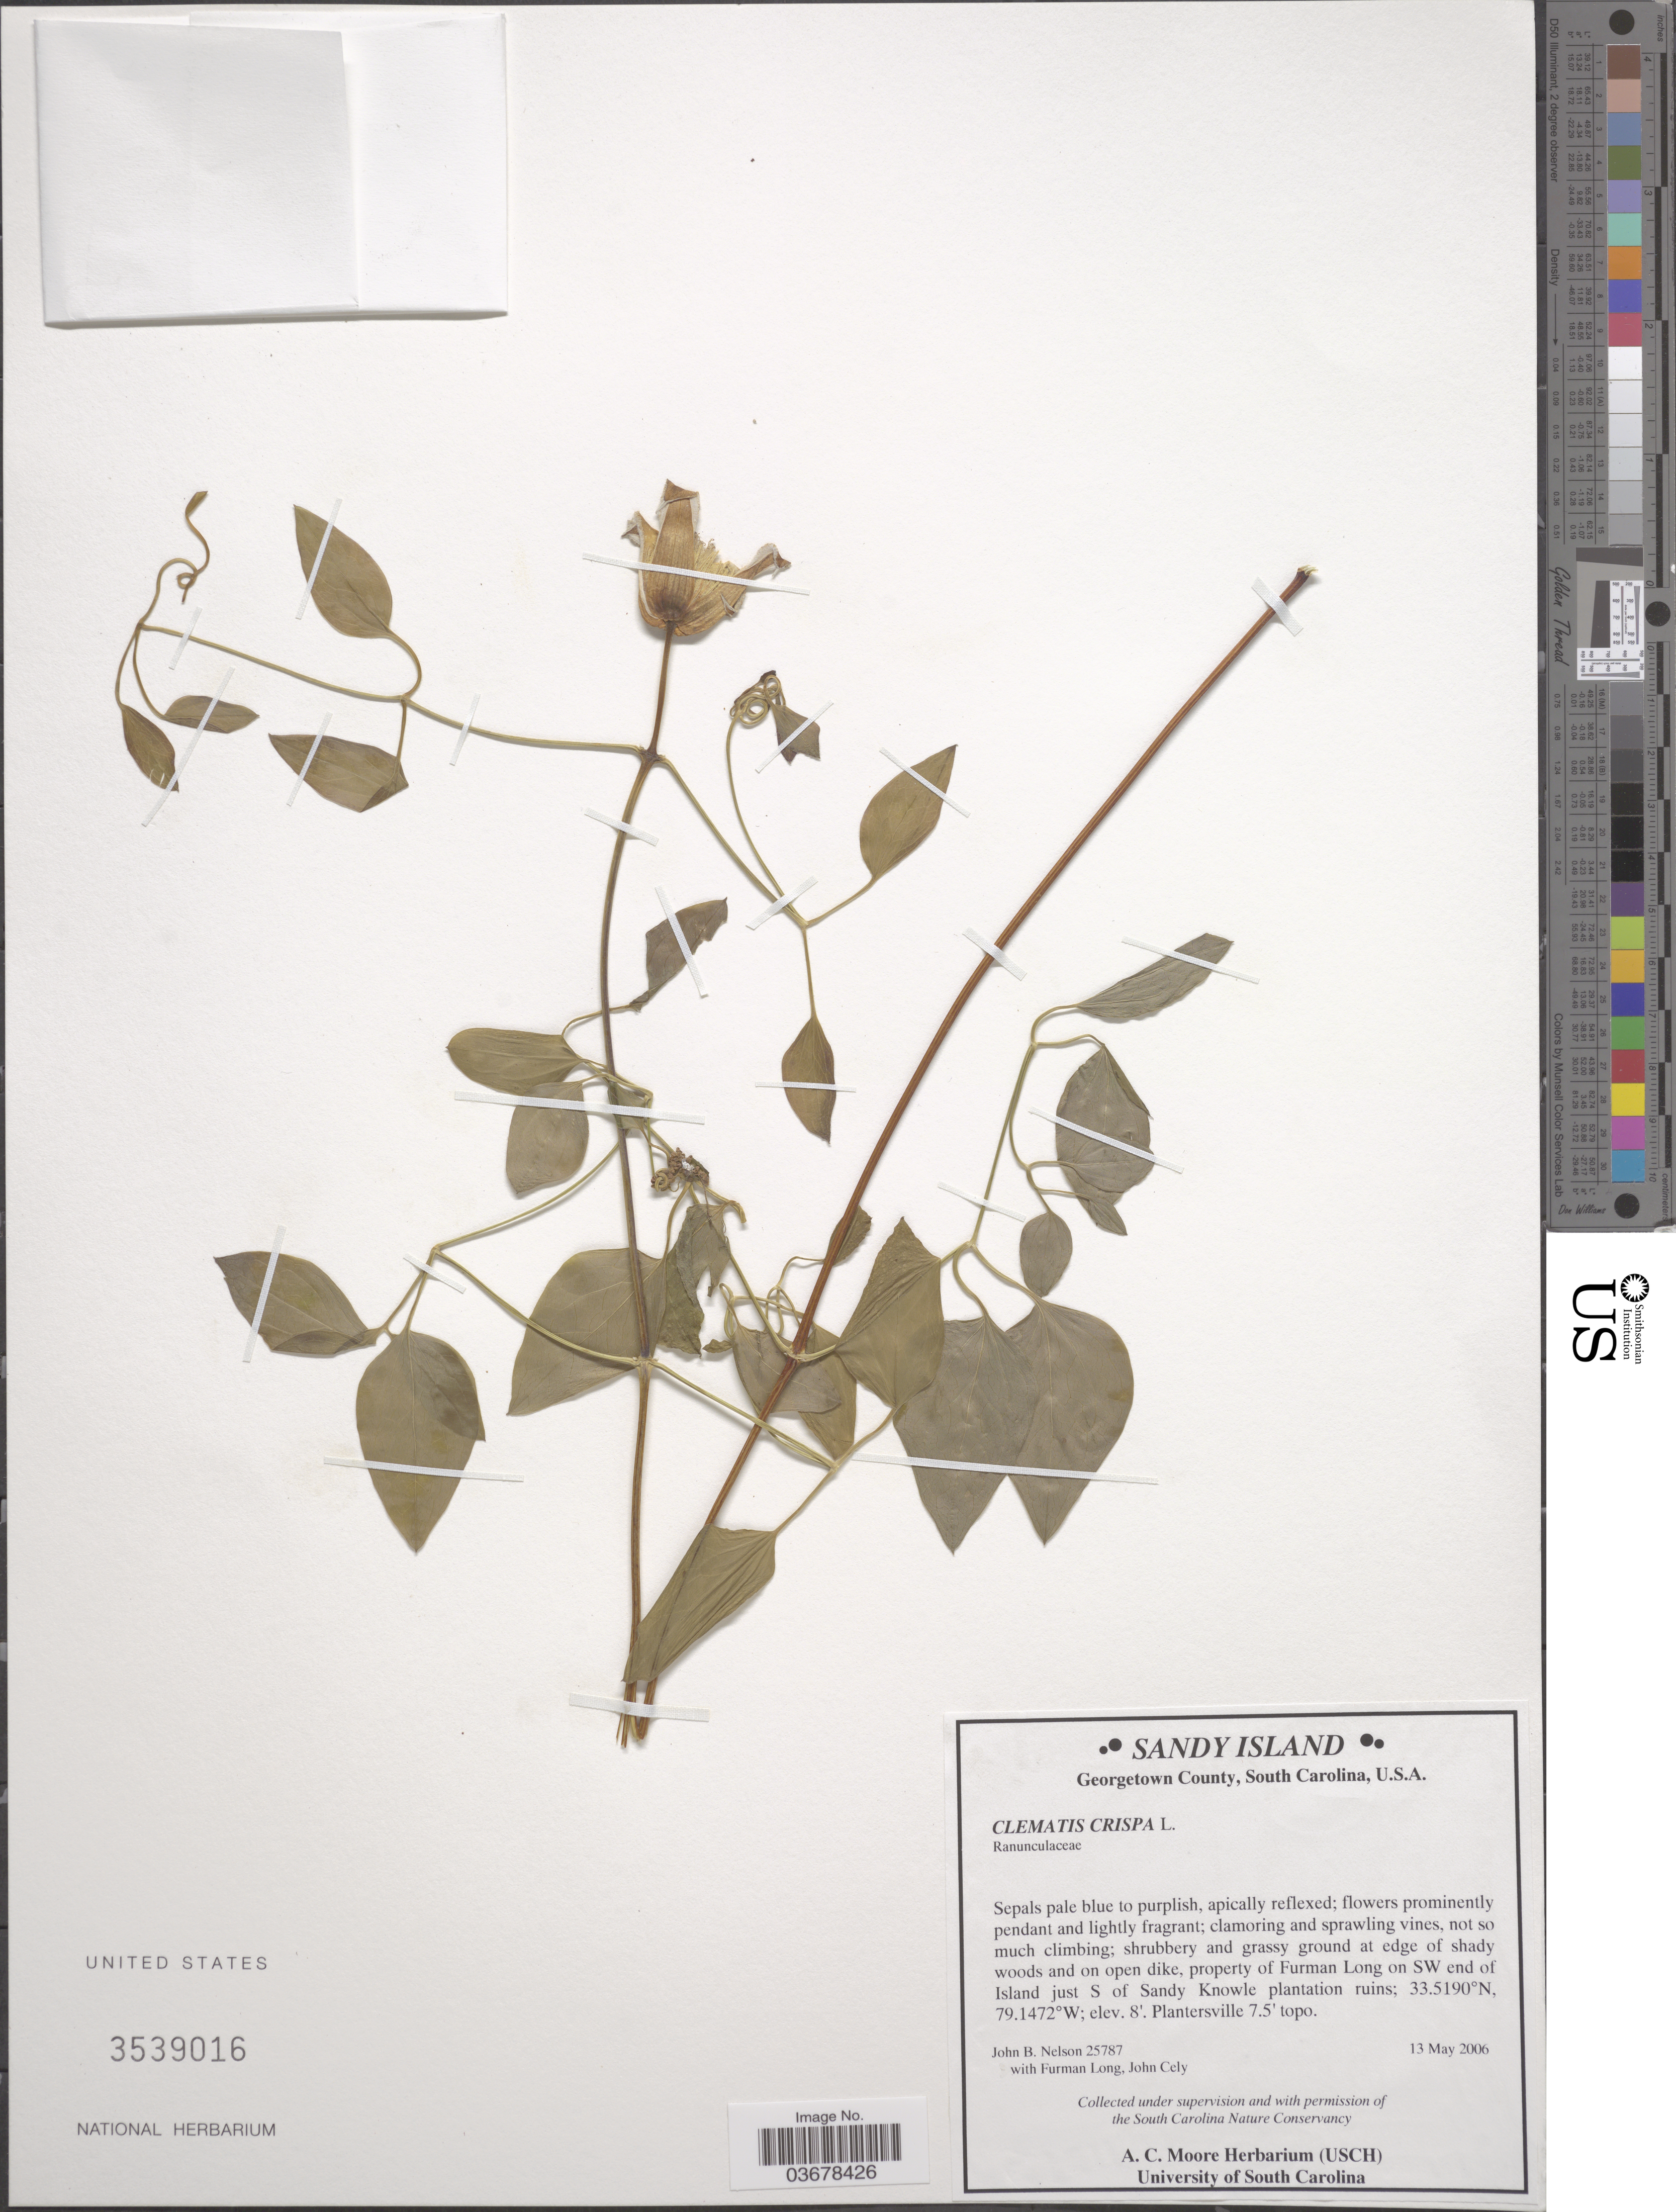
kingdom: Plantae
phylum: Tracheophyta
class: Magnoliopsida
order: Ranunculales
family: Ranunculaceae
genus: Clematis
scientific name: Clematis viorna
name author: L.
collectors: J. B. Nelson, F. Long & J. Cely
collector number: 25787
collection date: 2006-05-13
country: United States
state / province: South Carolina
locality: Sandy Island. Georgetown County. At edge of shady woods and on open dike, property of Furman Long on SW end of Island just S of Sandy Knowle plantation ruins. Plantersville 7.5' [unsure placement] topo [unsure placement].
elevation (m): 2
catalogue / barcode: US 3539016